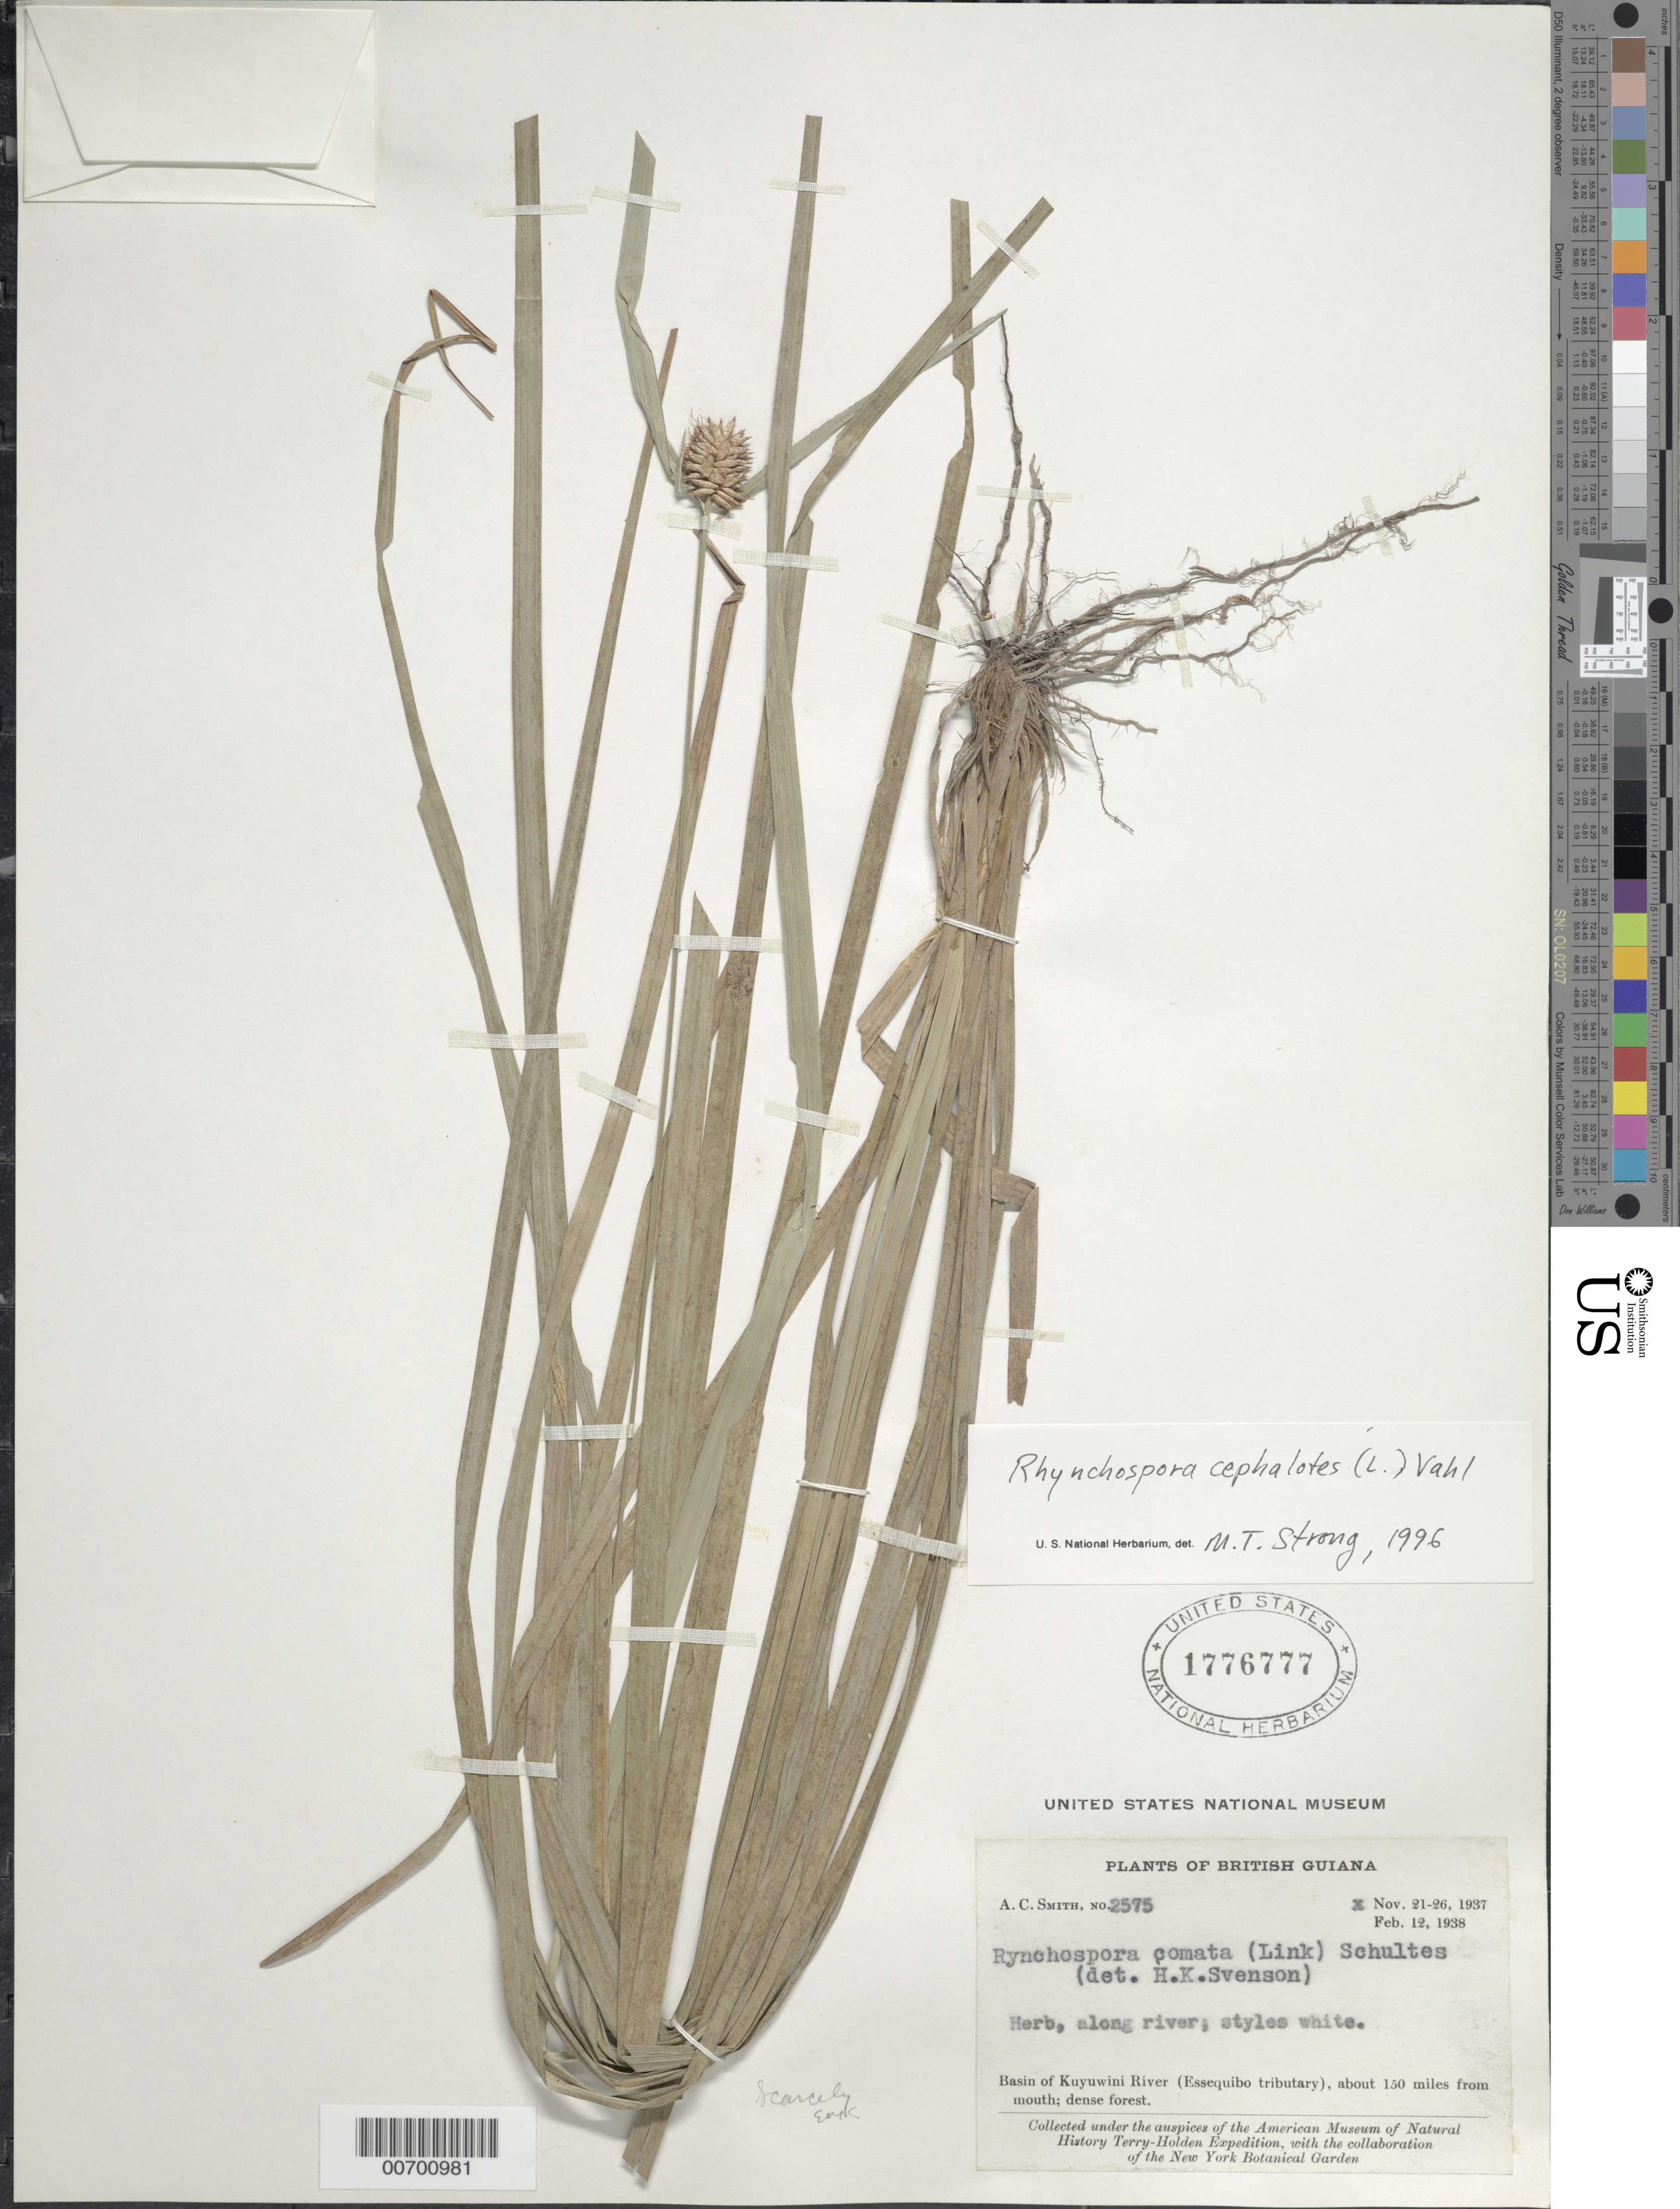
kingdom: Plantae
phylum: Tracheophyta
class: Liliopsida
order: Poales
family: Cyperaceae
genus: Rhynchospora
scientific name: Rhynchospora cephalotes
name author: (L.) Vahl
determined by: Strong, M. T., (US), Smithsonian Institution - National Museum of Natural History (UNITED STATES)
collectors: A. C. Smith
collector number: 2575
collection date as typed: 21-Nov-37 to 26-Nov-37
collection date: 1937-11-21/1937-11-26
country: Guyana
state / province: U. Takutu-U. Essequibo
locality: Kuyuwini River Basin (Essequibo River tributary), about 150 mi. from mouth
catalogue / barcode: US 1776777